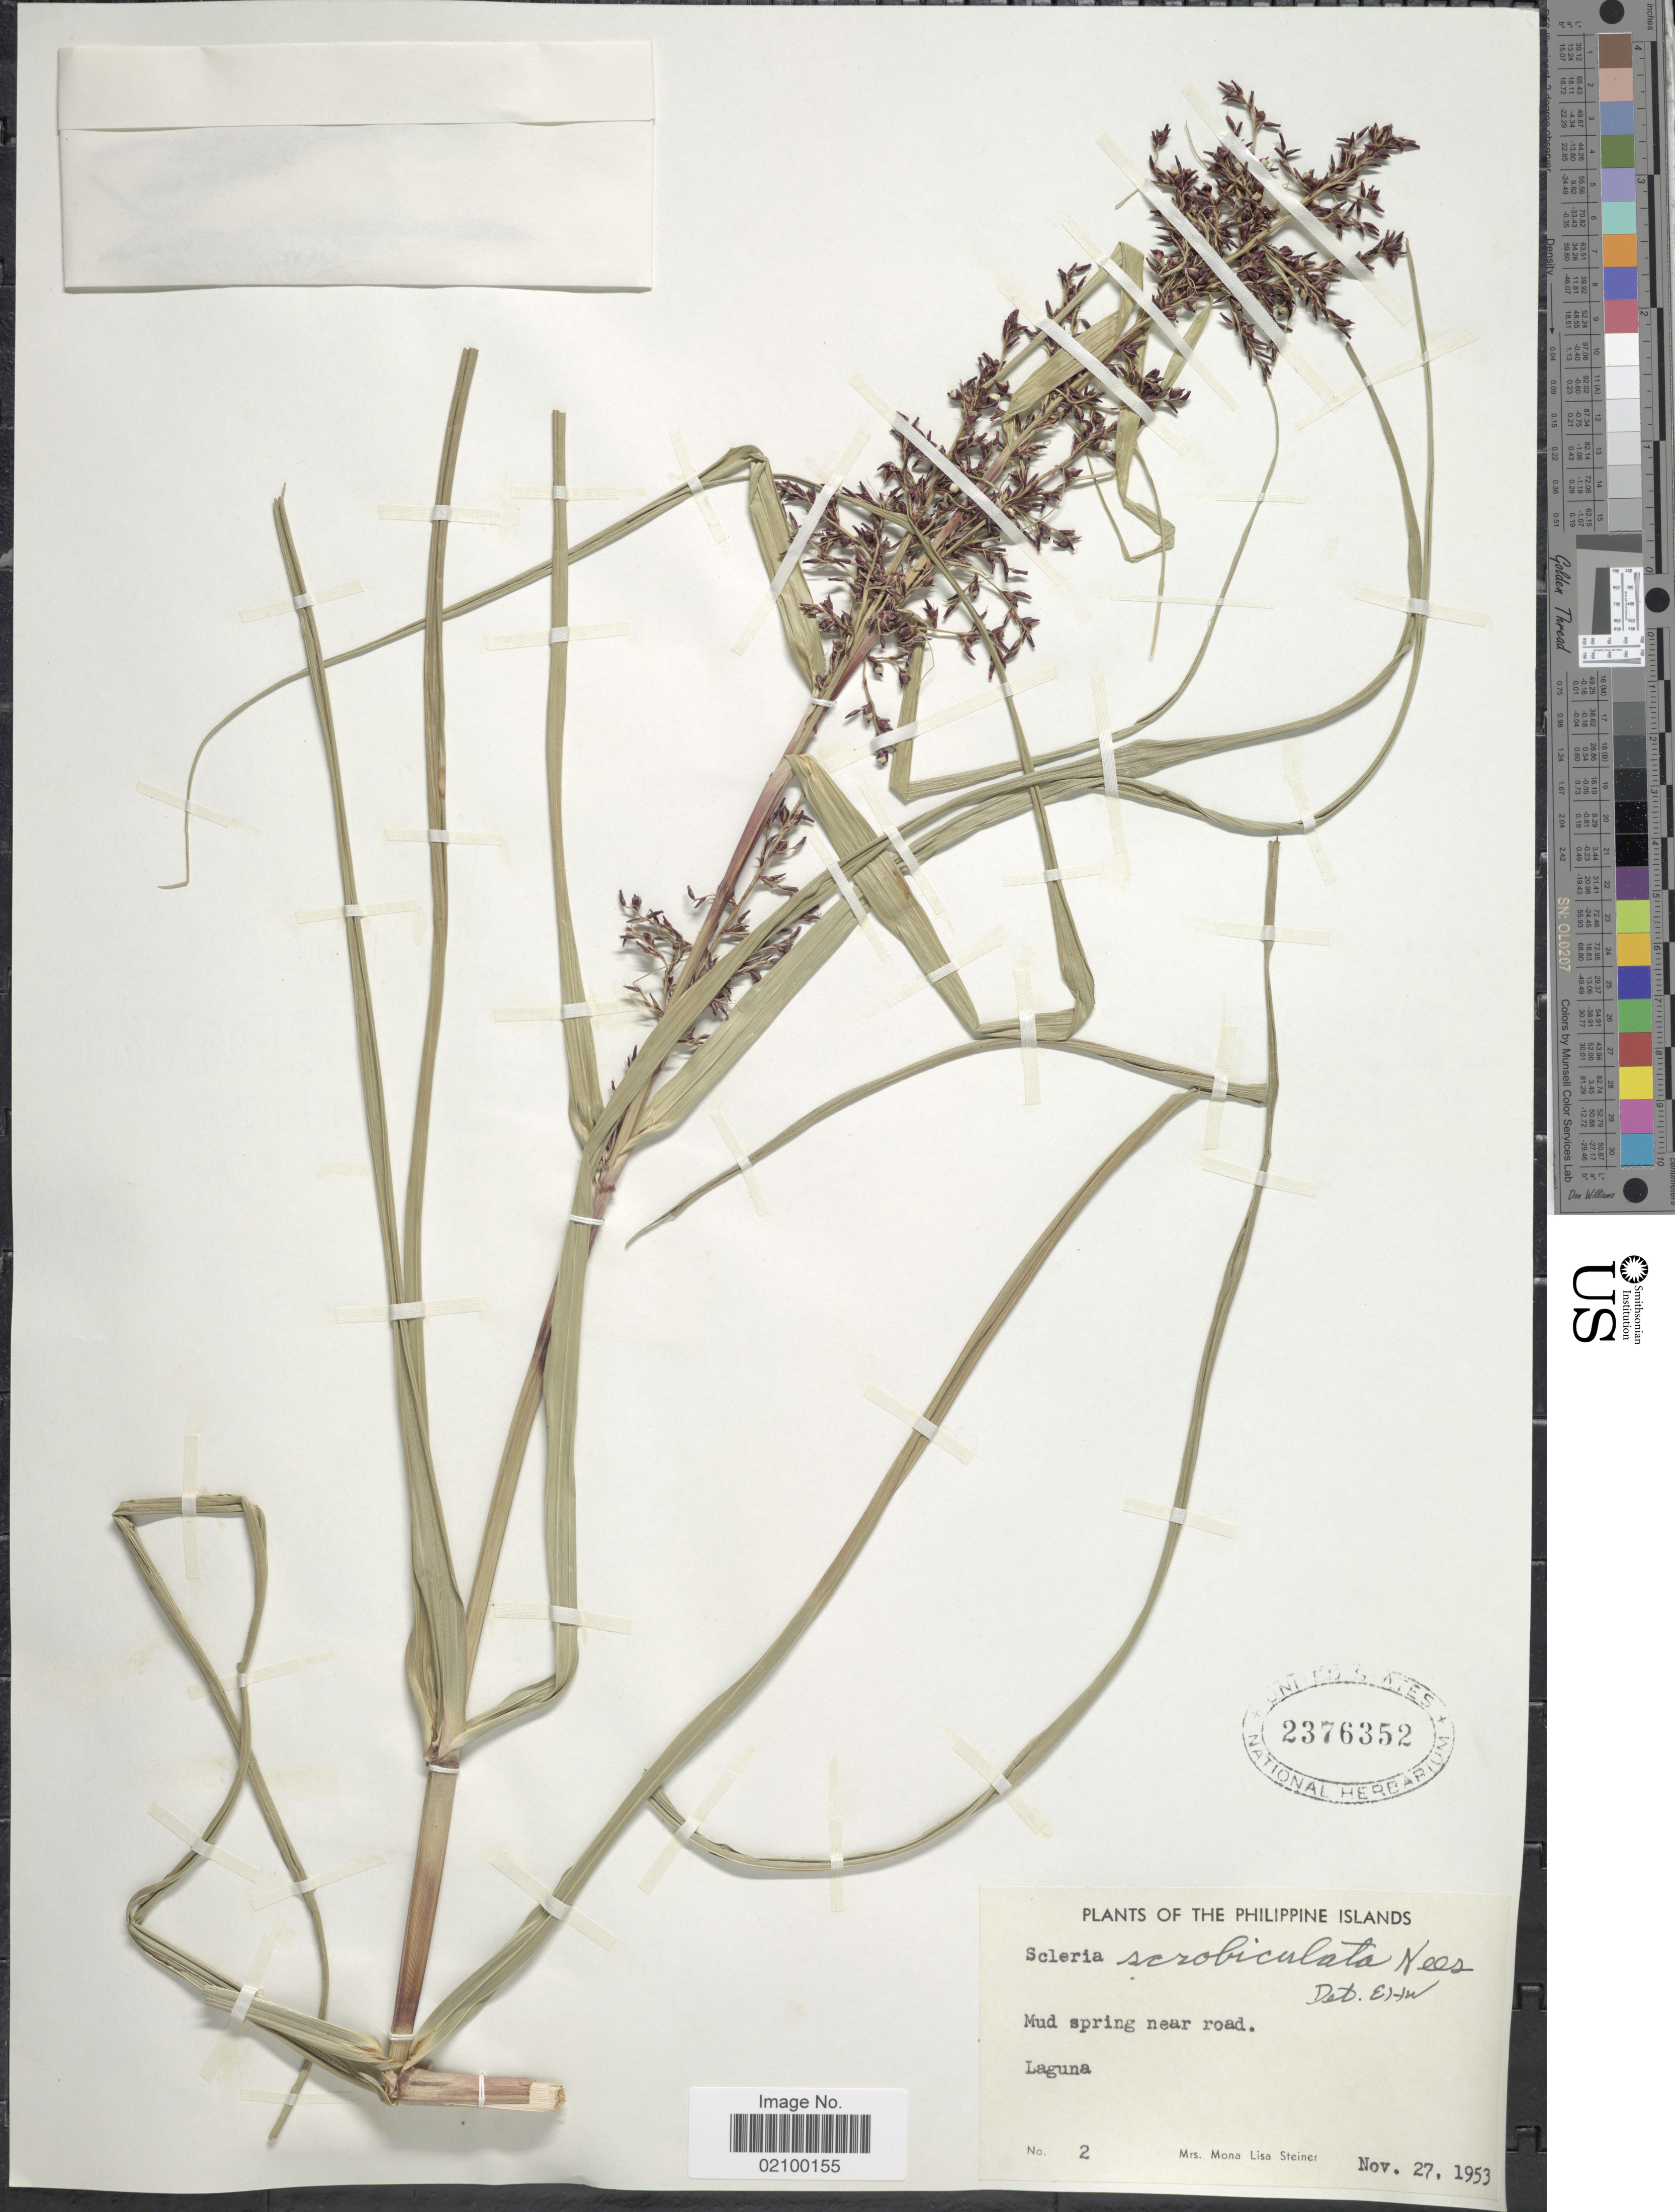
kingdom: Plantae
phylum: Tracheophyta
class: Liliopsida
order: Poales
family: Cyperaceae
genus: Scleria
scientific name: Scleria scrobiculata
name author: Nees & Meyen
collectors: M. Steiner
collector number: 2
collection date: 1953-11-27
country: Philippines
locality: Mud spring near road, Laguna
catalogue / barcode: US 2376352